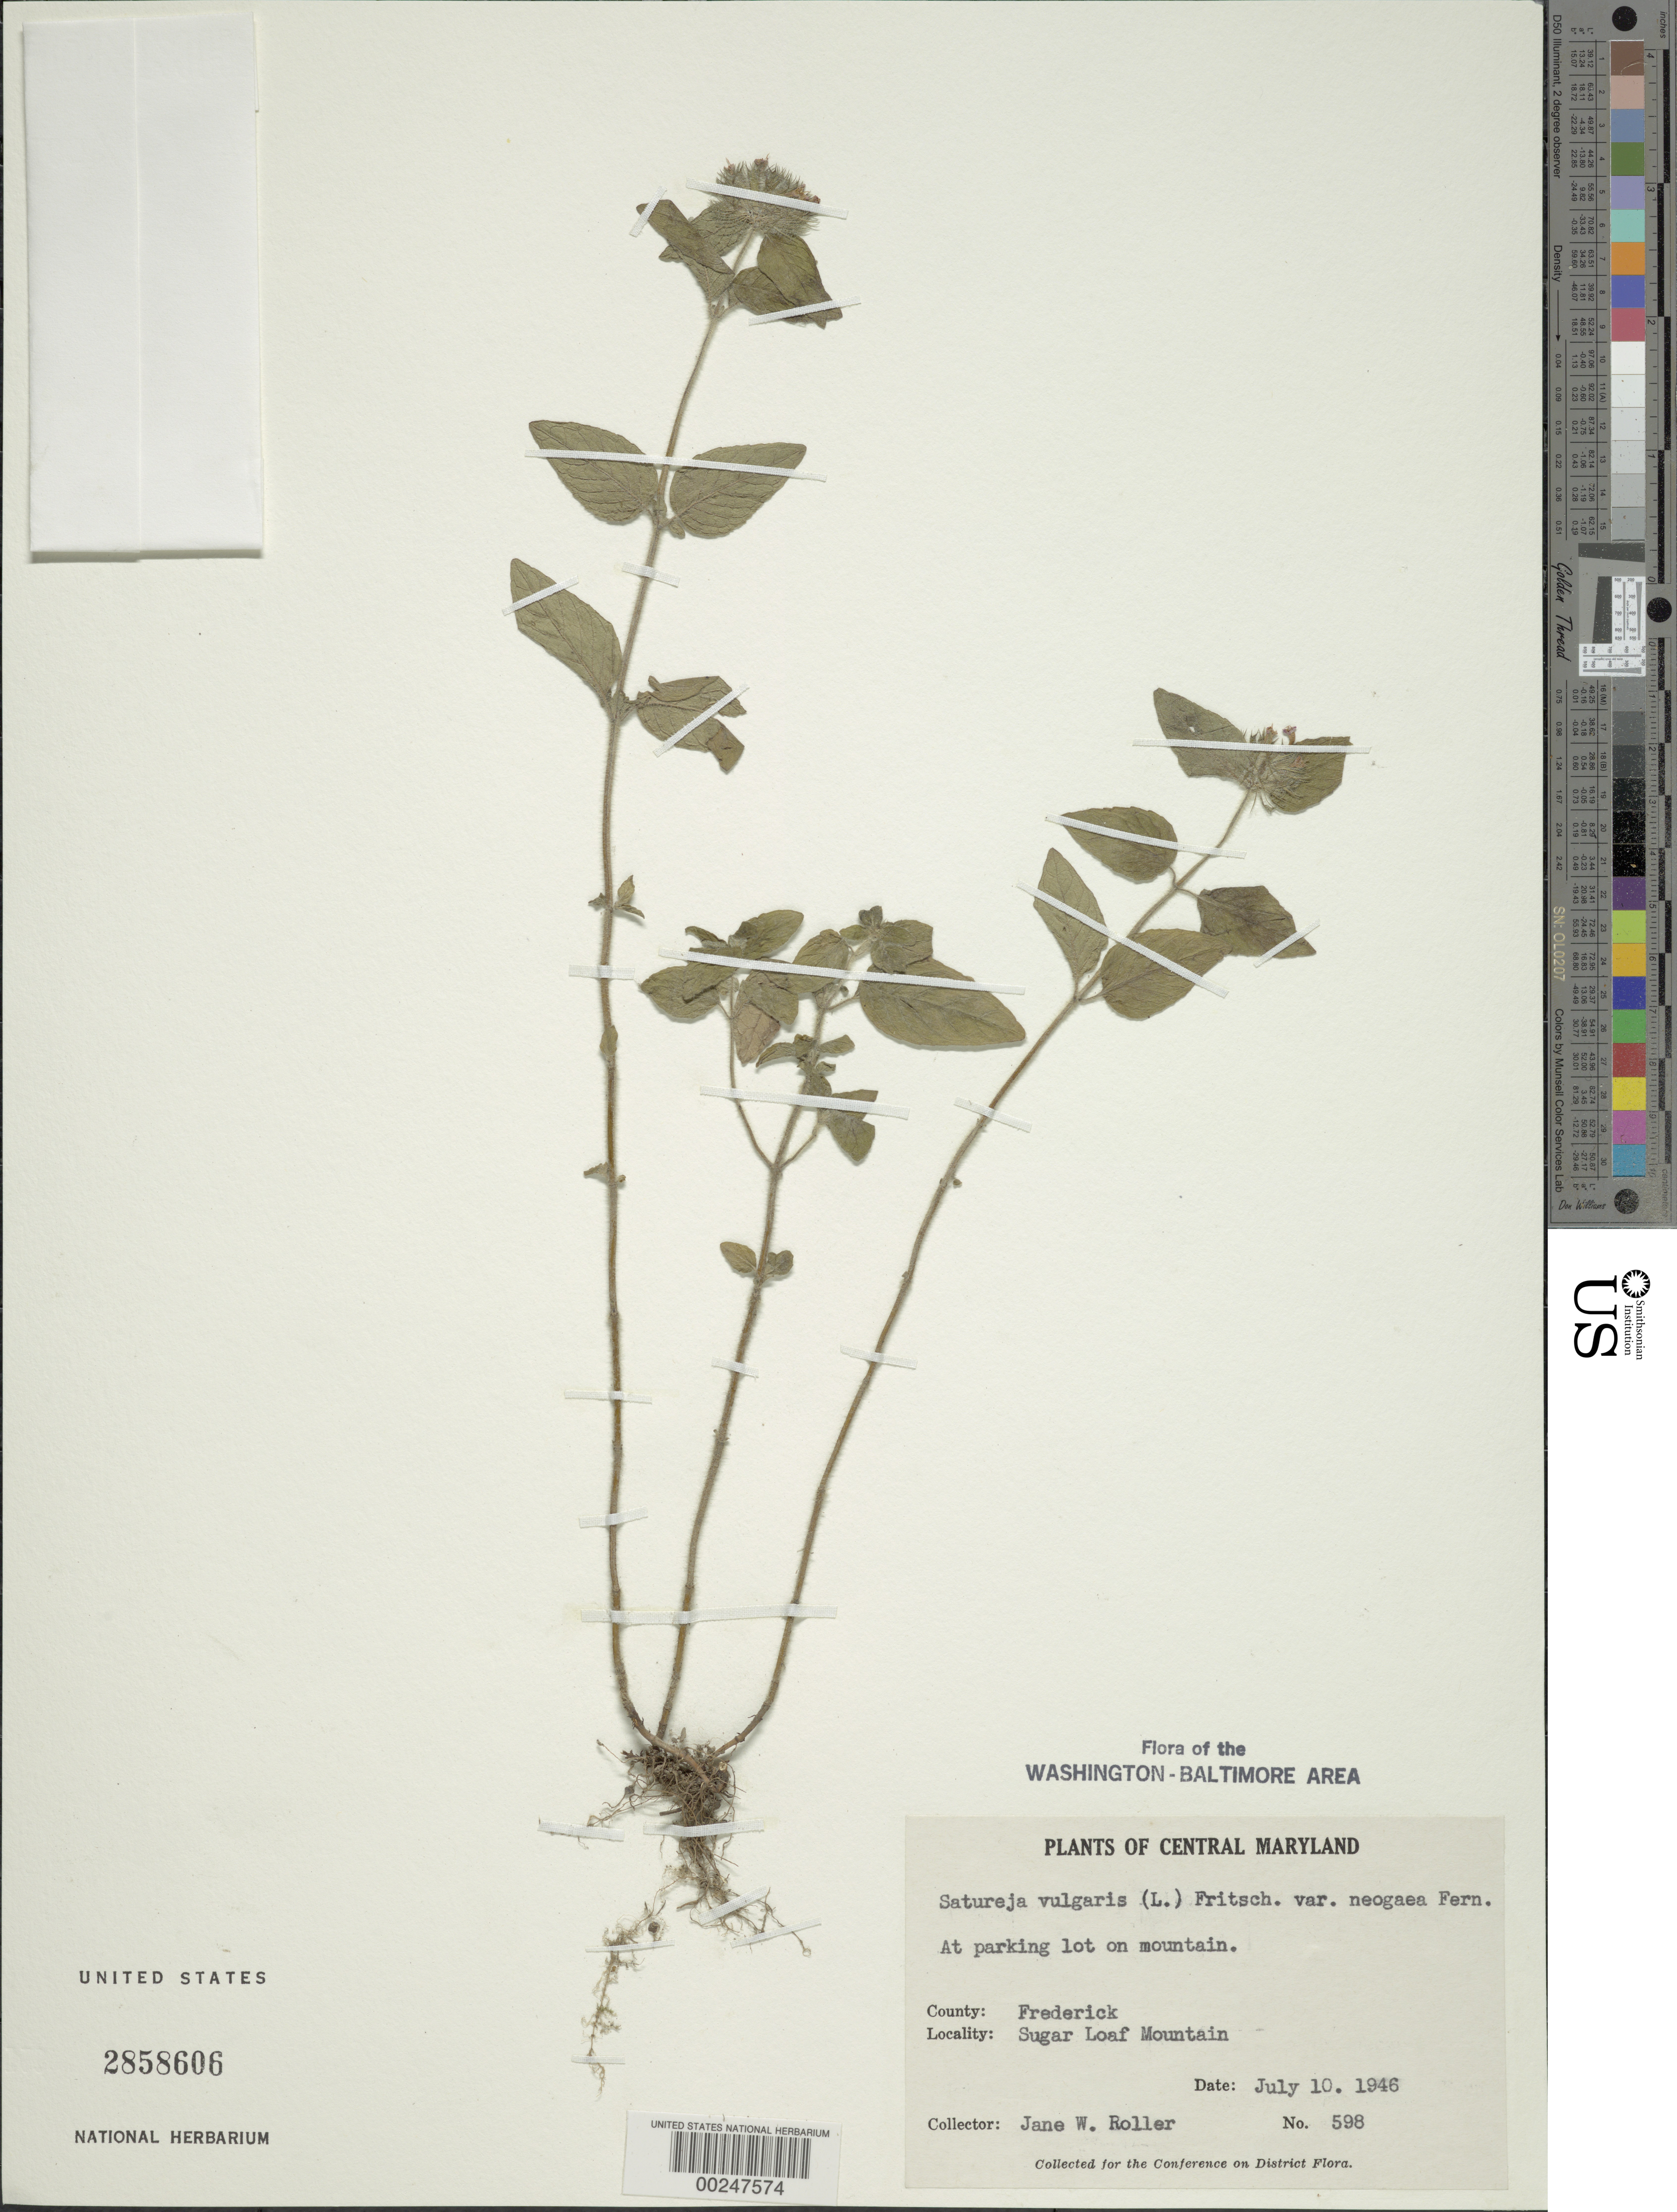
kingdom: Plantae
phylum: Tracheophyta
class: Magnoliopsida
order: Lamiales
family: Lamiaceae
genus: Clinopodium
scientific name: Clinopodium vulgare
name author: L.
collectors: J. W. Roller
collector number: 598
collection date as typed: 10 Jul 1946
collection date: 1946-07-10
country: United States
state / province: Maryland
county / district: Frederick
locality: Sugar Loaf Mountain, at parking lot on mountain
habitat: Parking lot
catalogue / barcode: US 2858606